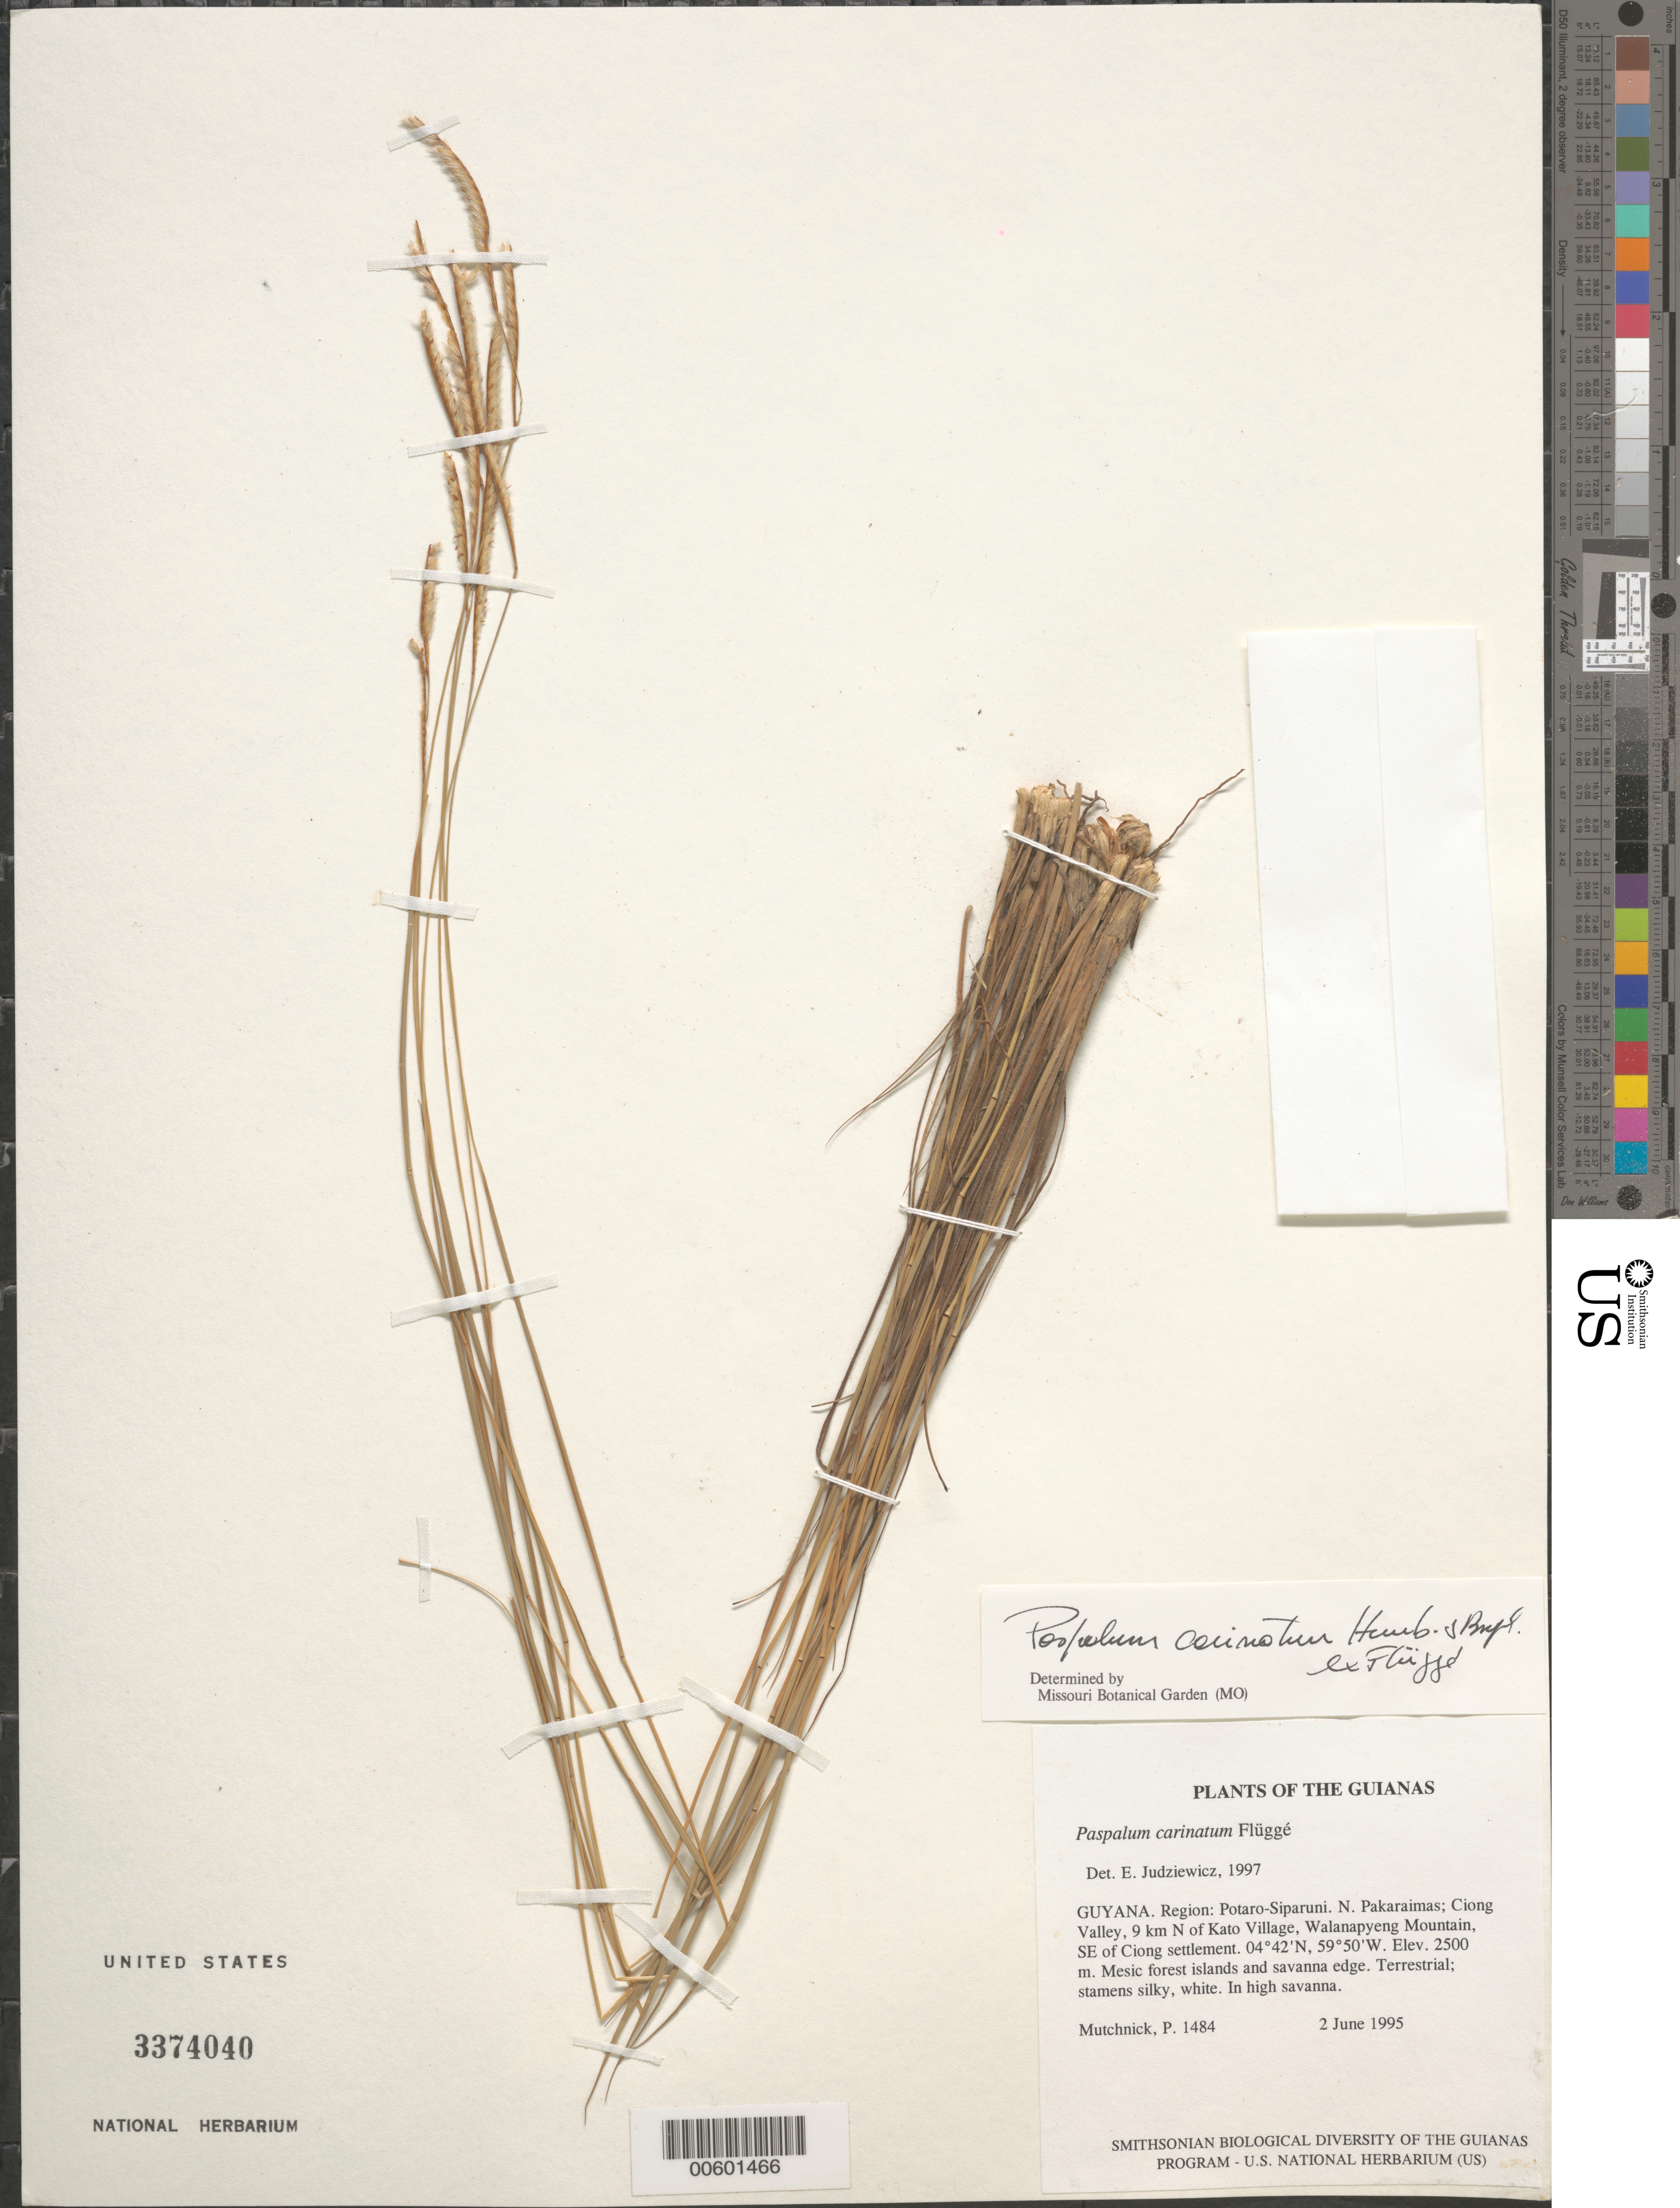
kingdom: Plantae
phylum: Tracheophyta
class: Liliopsida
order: Poales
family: Poaceae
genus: Paspalum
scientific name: Paspalum carinatum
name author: Humb. & Bonpl. ex Flüggé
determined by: Judziewicz, E. J.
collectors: P. Mutchnick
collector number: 1484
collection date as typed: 2 June 1995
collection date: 1995-06-02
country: Guyana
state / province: Potaro-Siparuni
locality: N. Pakaraimas; Ciong Valley, 9 km N of Kato Village, Walanapyeng Mountain, SE of Ciong settlement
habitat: Mesic forest islands and savanna edge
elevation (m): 2500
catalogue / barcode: US 3374040